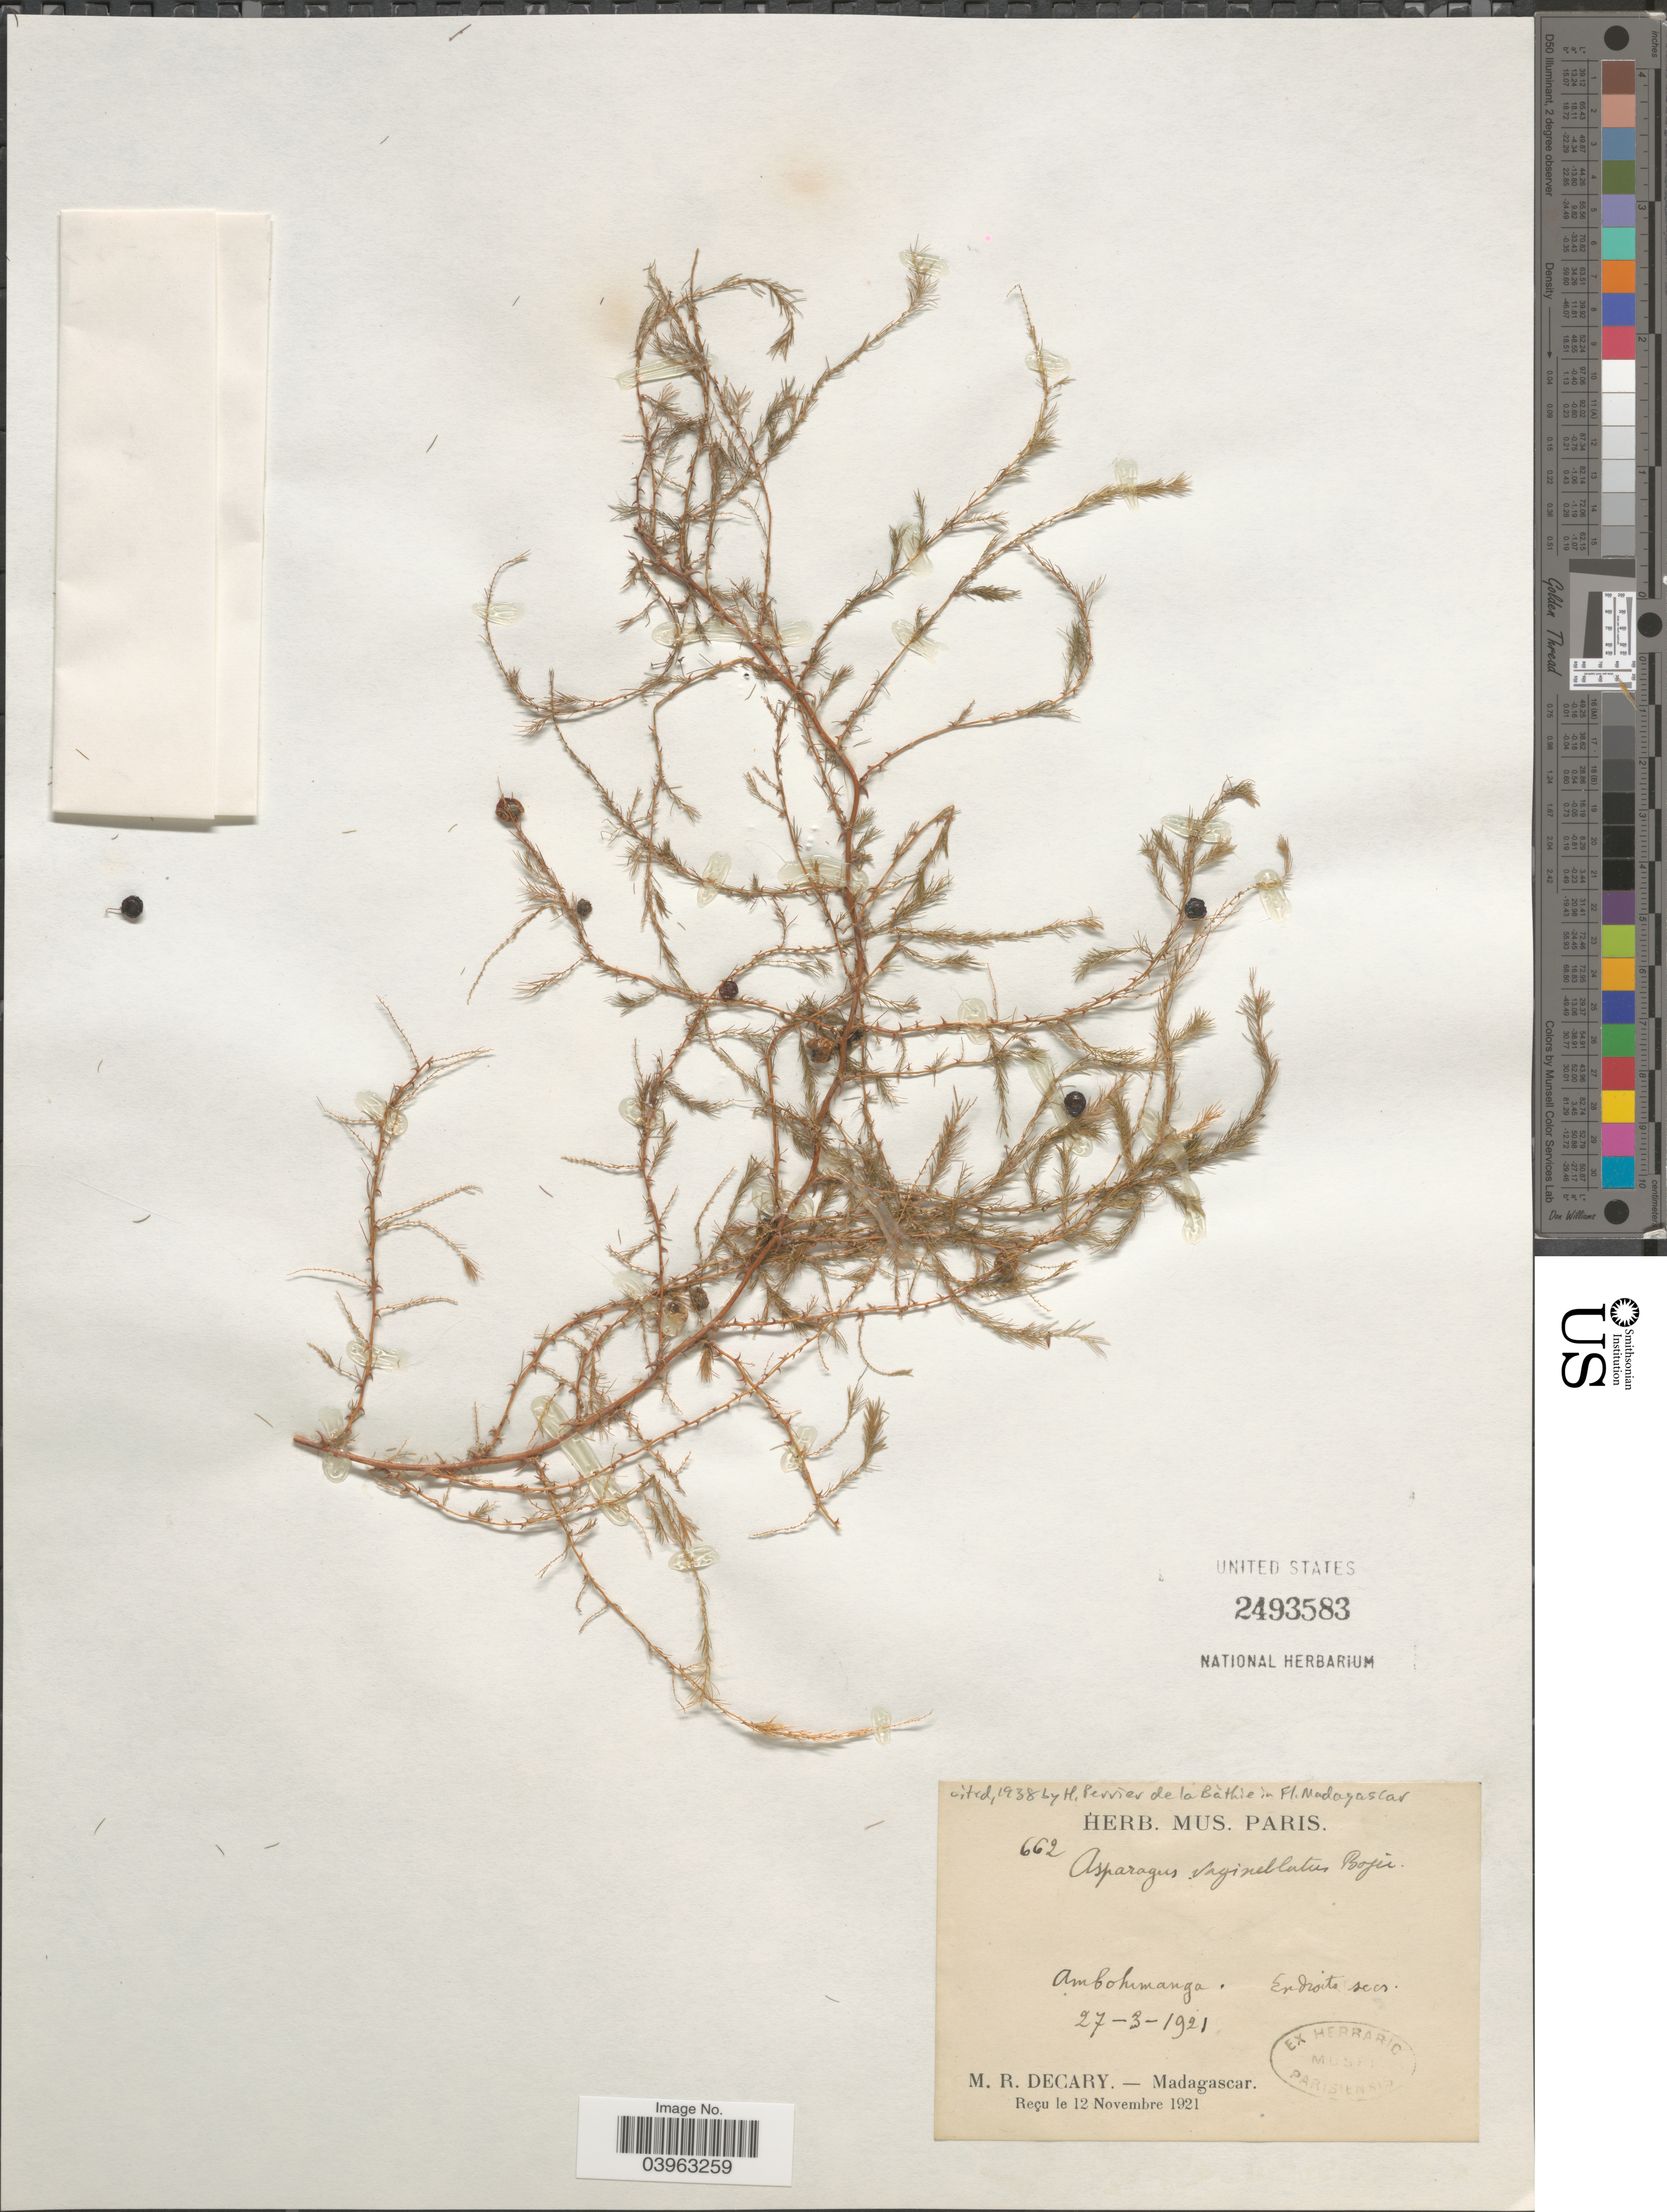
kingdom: Plantae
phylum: Tracheophyta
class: Liliopsida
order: Asparagales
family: Asparagaceae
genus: Asparagus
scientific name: Asparagus vaginellatus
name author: Bojer ex Baker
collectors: R. Decary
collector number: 662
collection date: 1921-03-27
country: Madagascar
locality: Ambohimanga.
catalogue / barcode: US 2493583